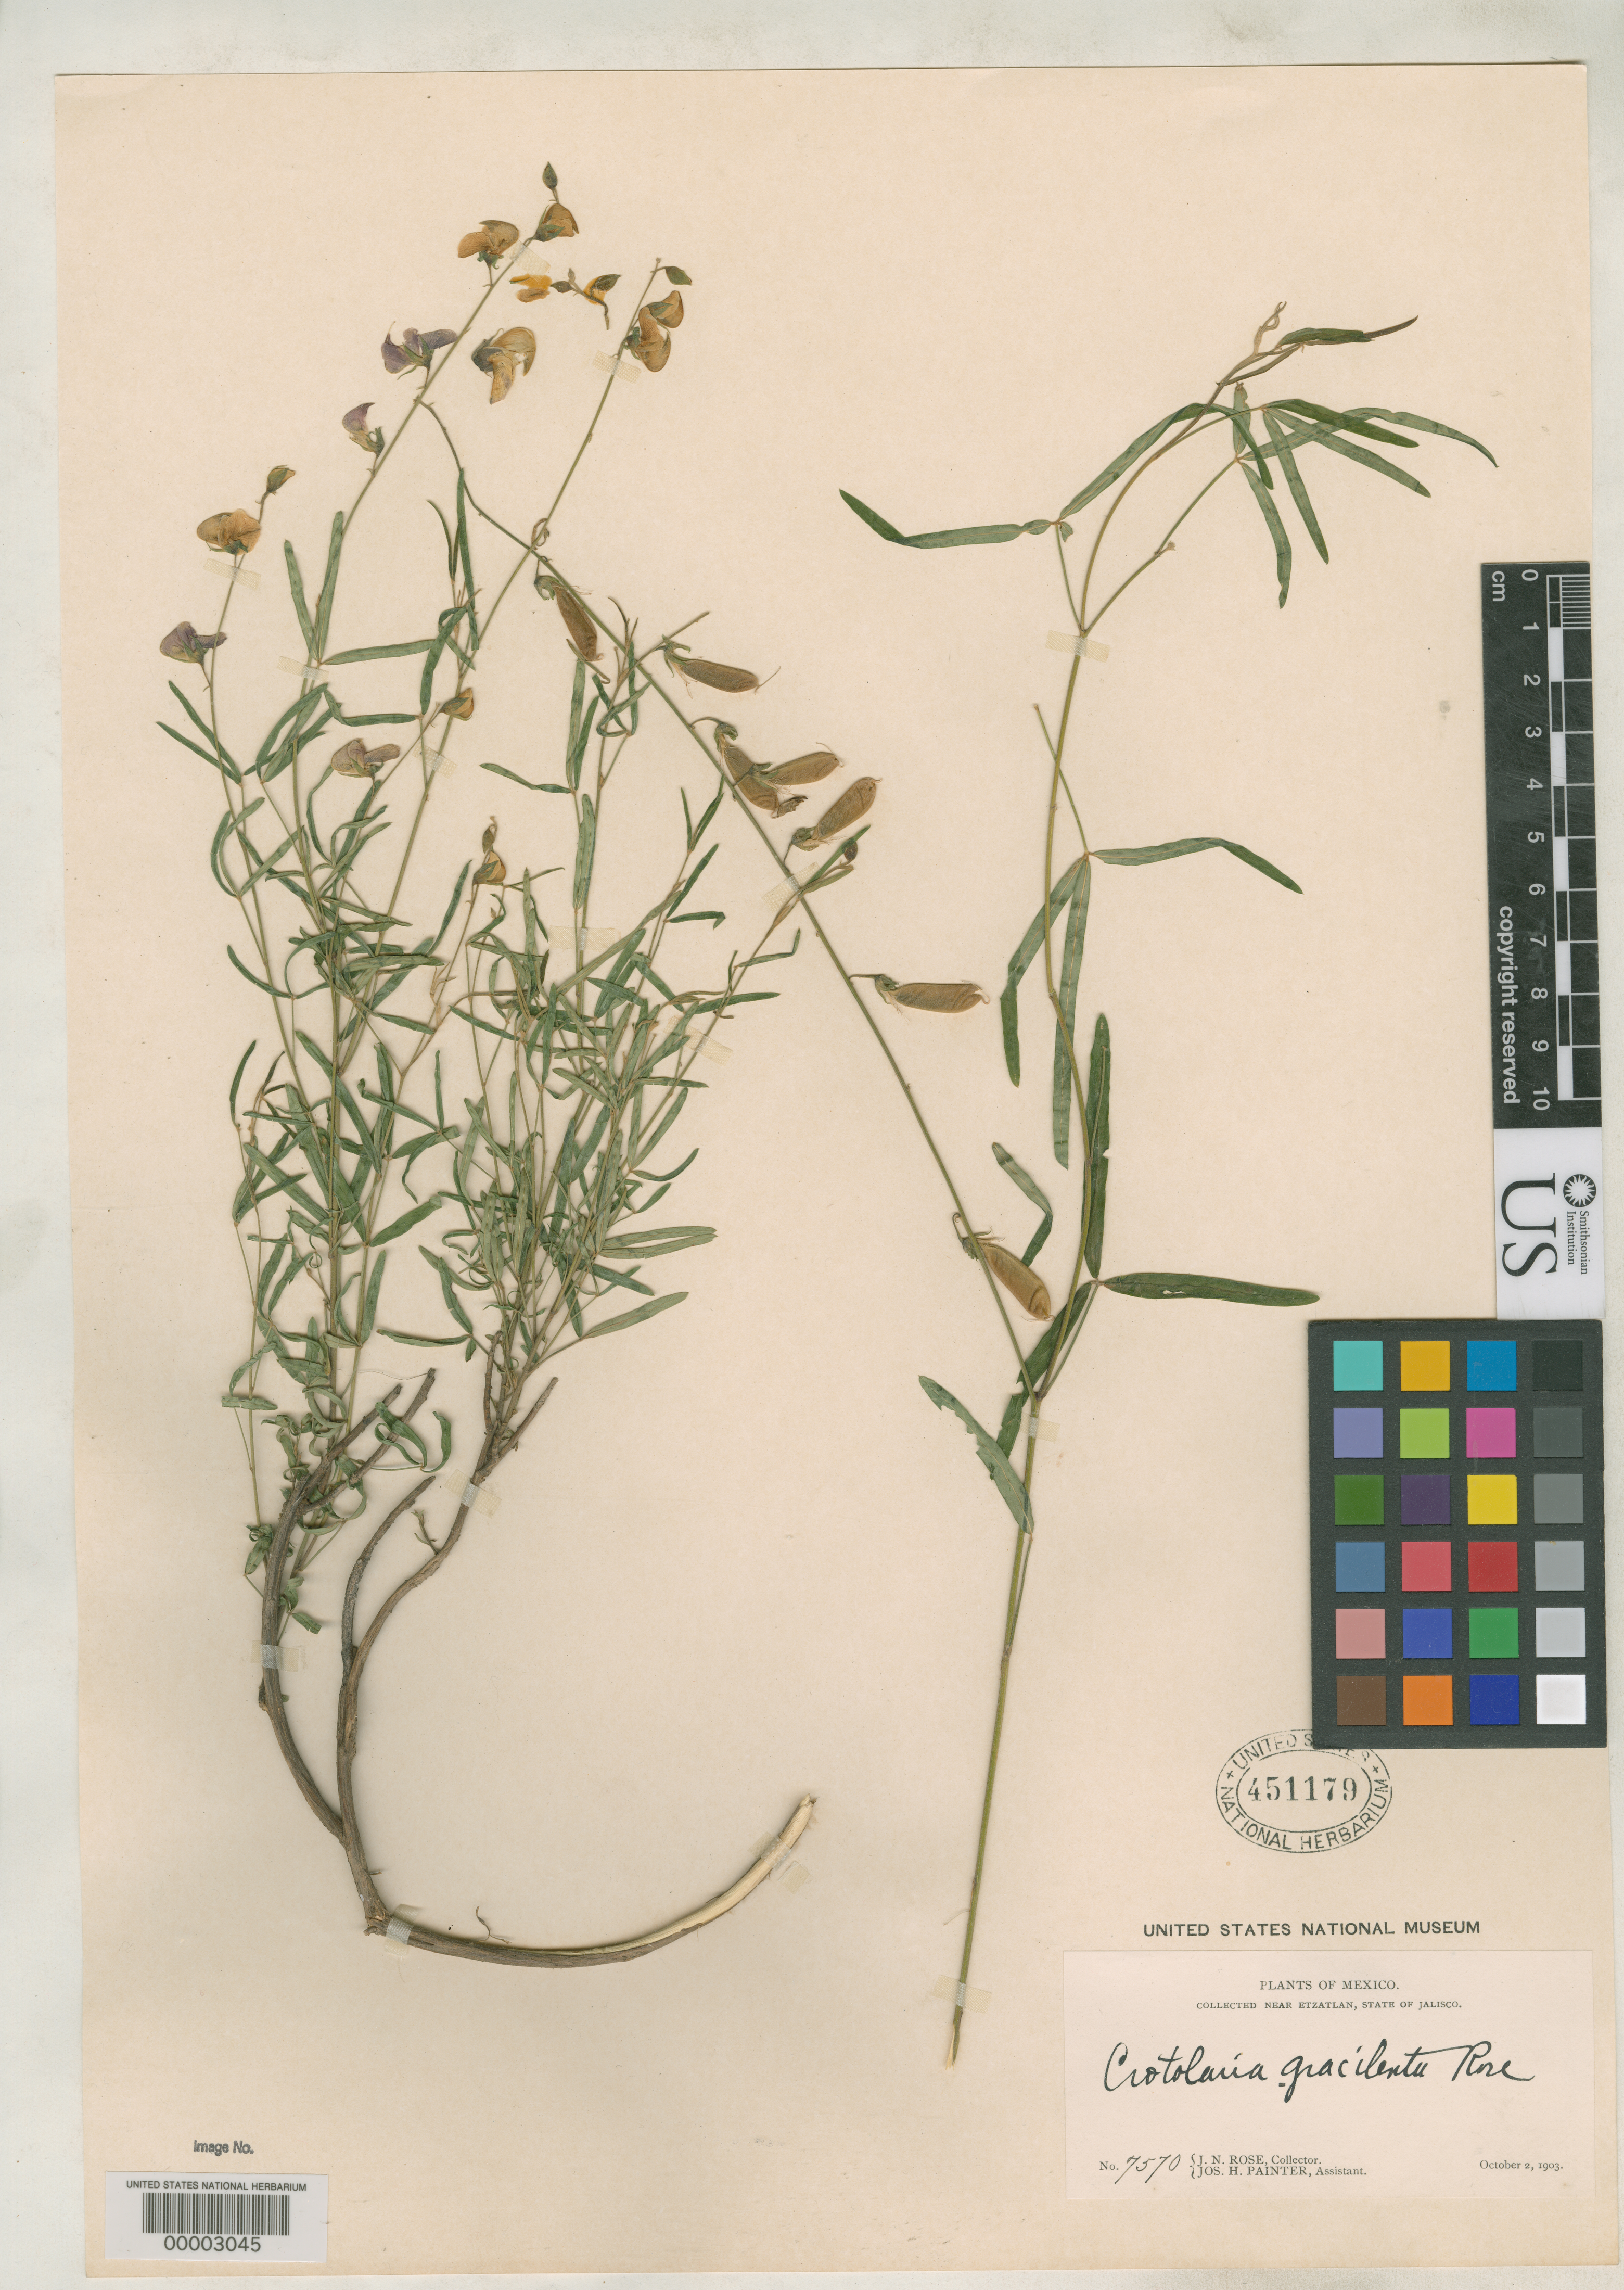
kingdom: Plantae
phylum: Tracheophyta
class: Magnoliopsida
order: Fabales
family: Fabaceae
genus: Crotalaria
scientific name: Crotalaria gracilenta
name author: Rose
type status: Possible Holotype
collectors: J. N. Rose & J. H. Painter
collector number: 7570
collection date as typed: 02 Oct 1903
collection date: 1903-10-02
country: Mexico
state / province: Jalisco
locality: Near Etgatlan.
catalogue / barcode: US 451179